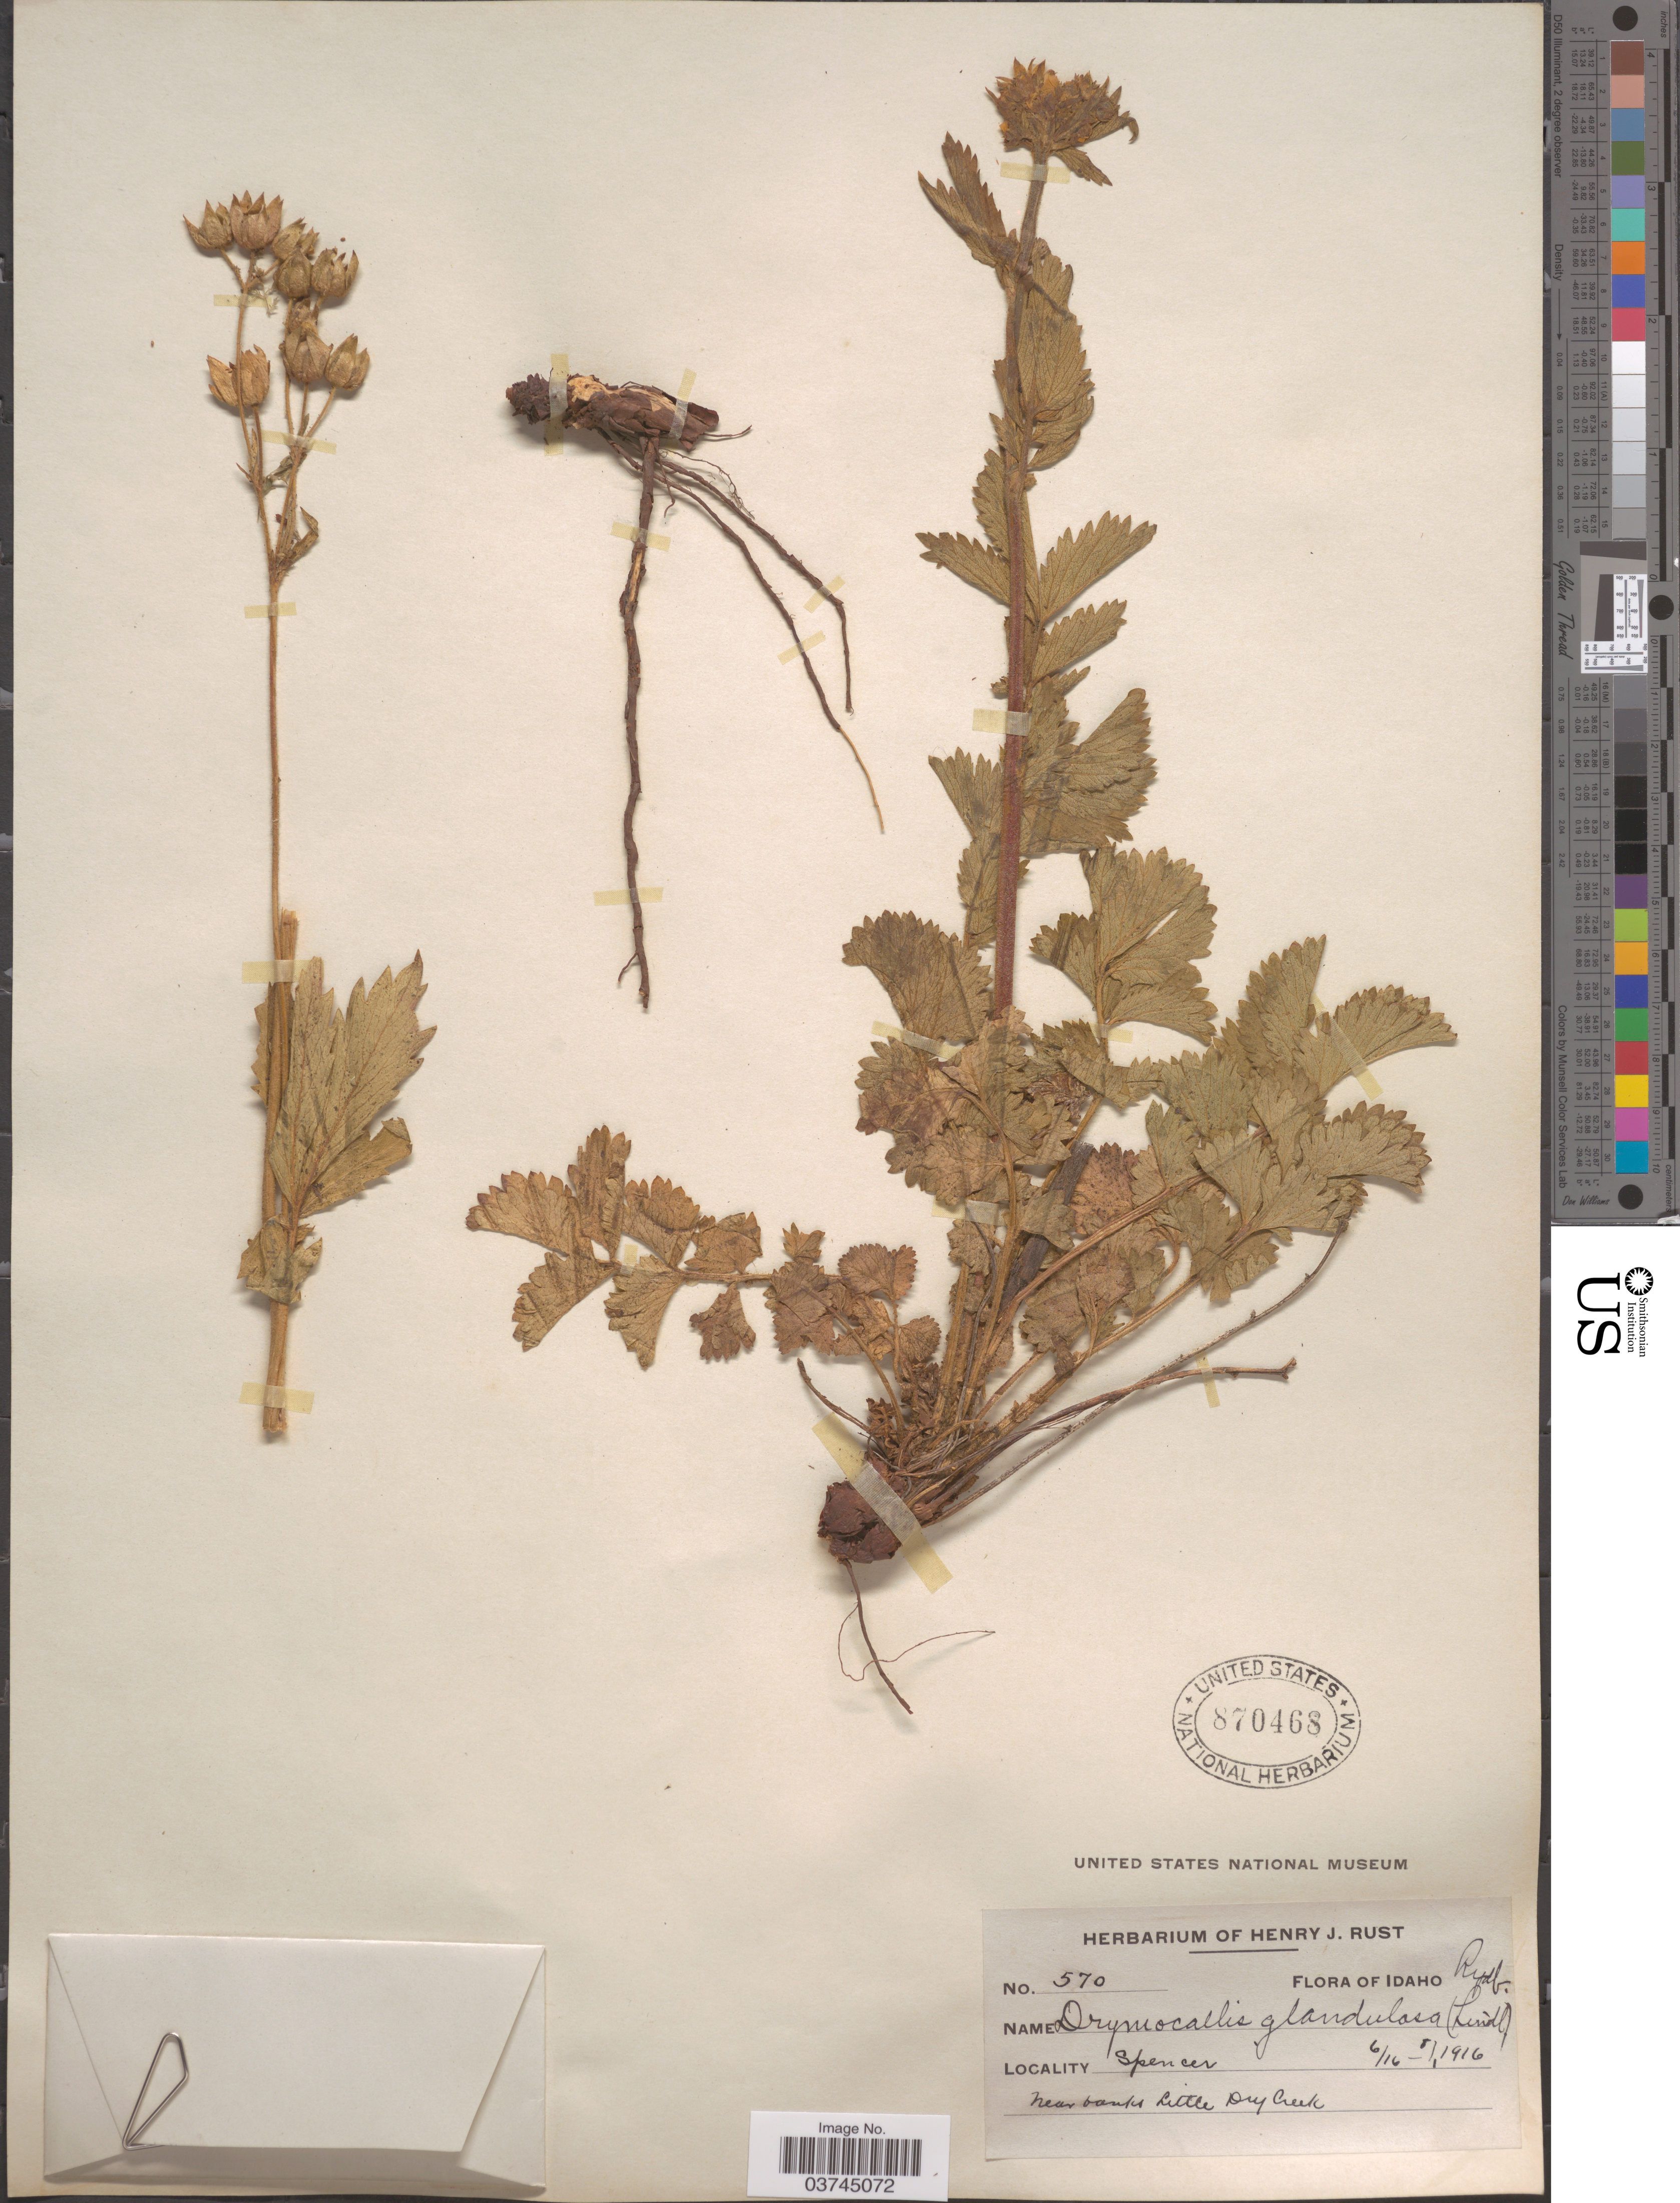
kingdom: Plantae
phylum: Tracheophyta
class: Magnoliopsida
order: Rosales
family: Rosaceae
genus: Drymocallis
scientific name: Drymocallis glandulosa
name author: (Lindl.) Rydb.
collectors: ex herb. Henry J. Rust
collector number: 570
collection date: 1916-06-16/1916-08-01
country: United States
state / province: Idaho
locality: Spencer. Near banks Little Dry Creek.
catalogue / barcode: US 870468